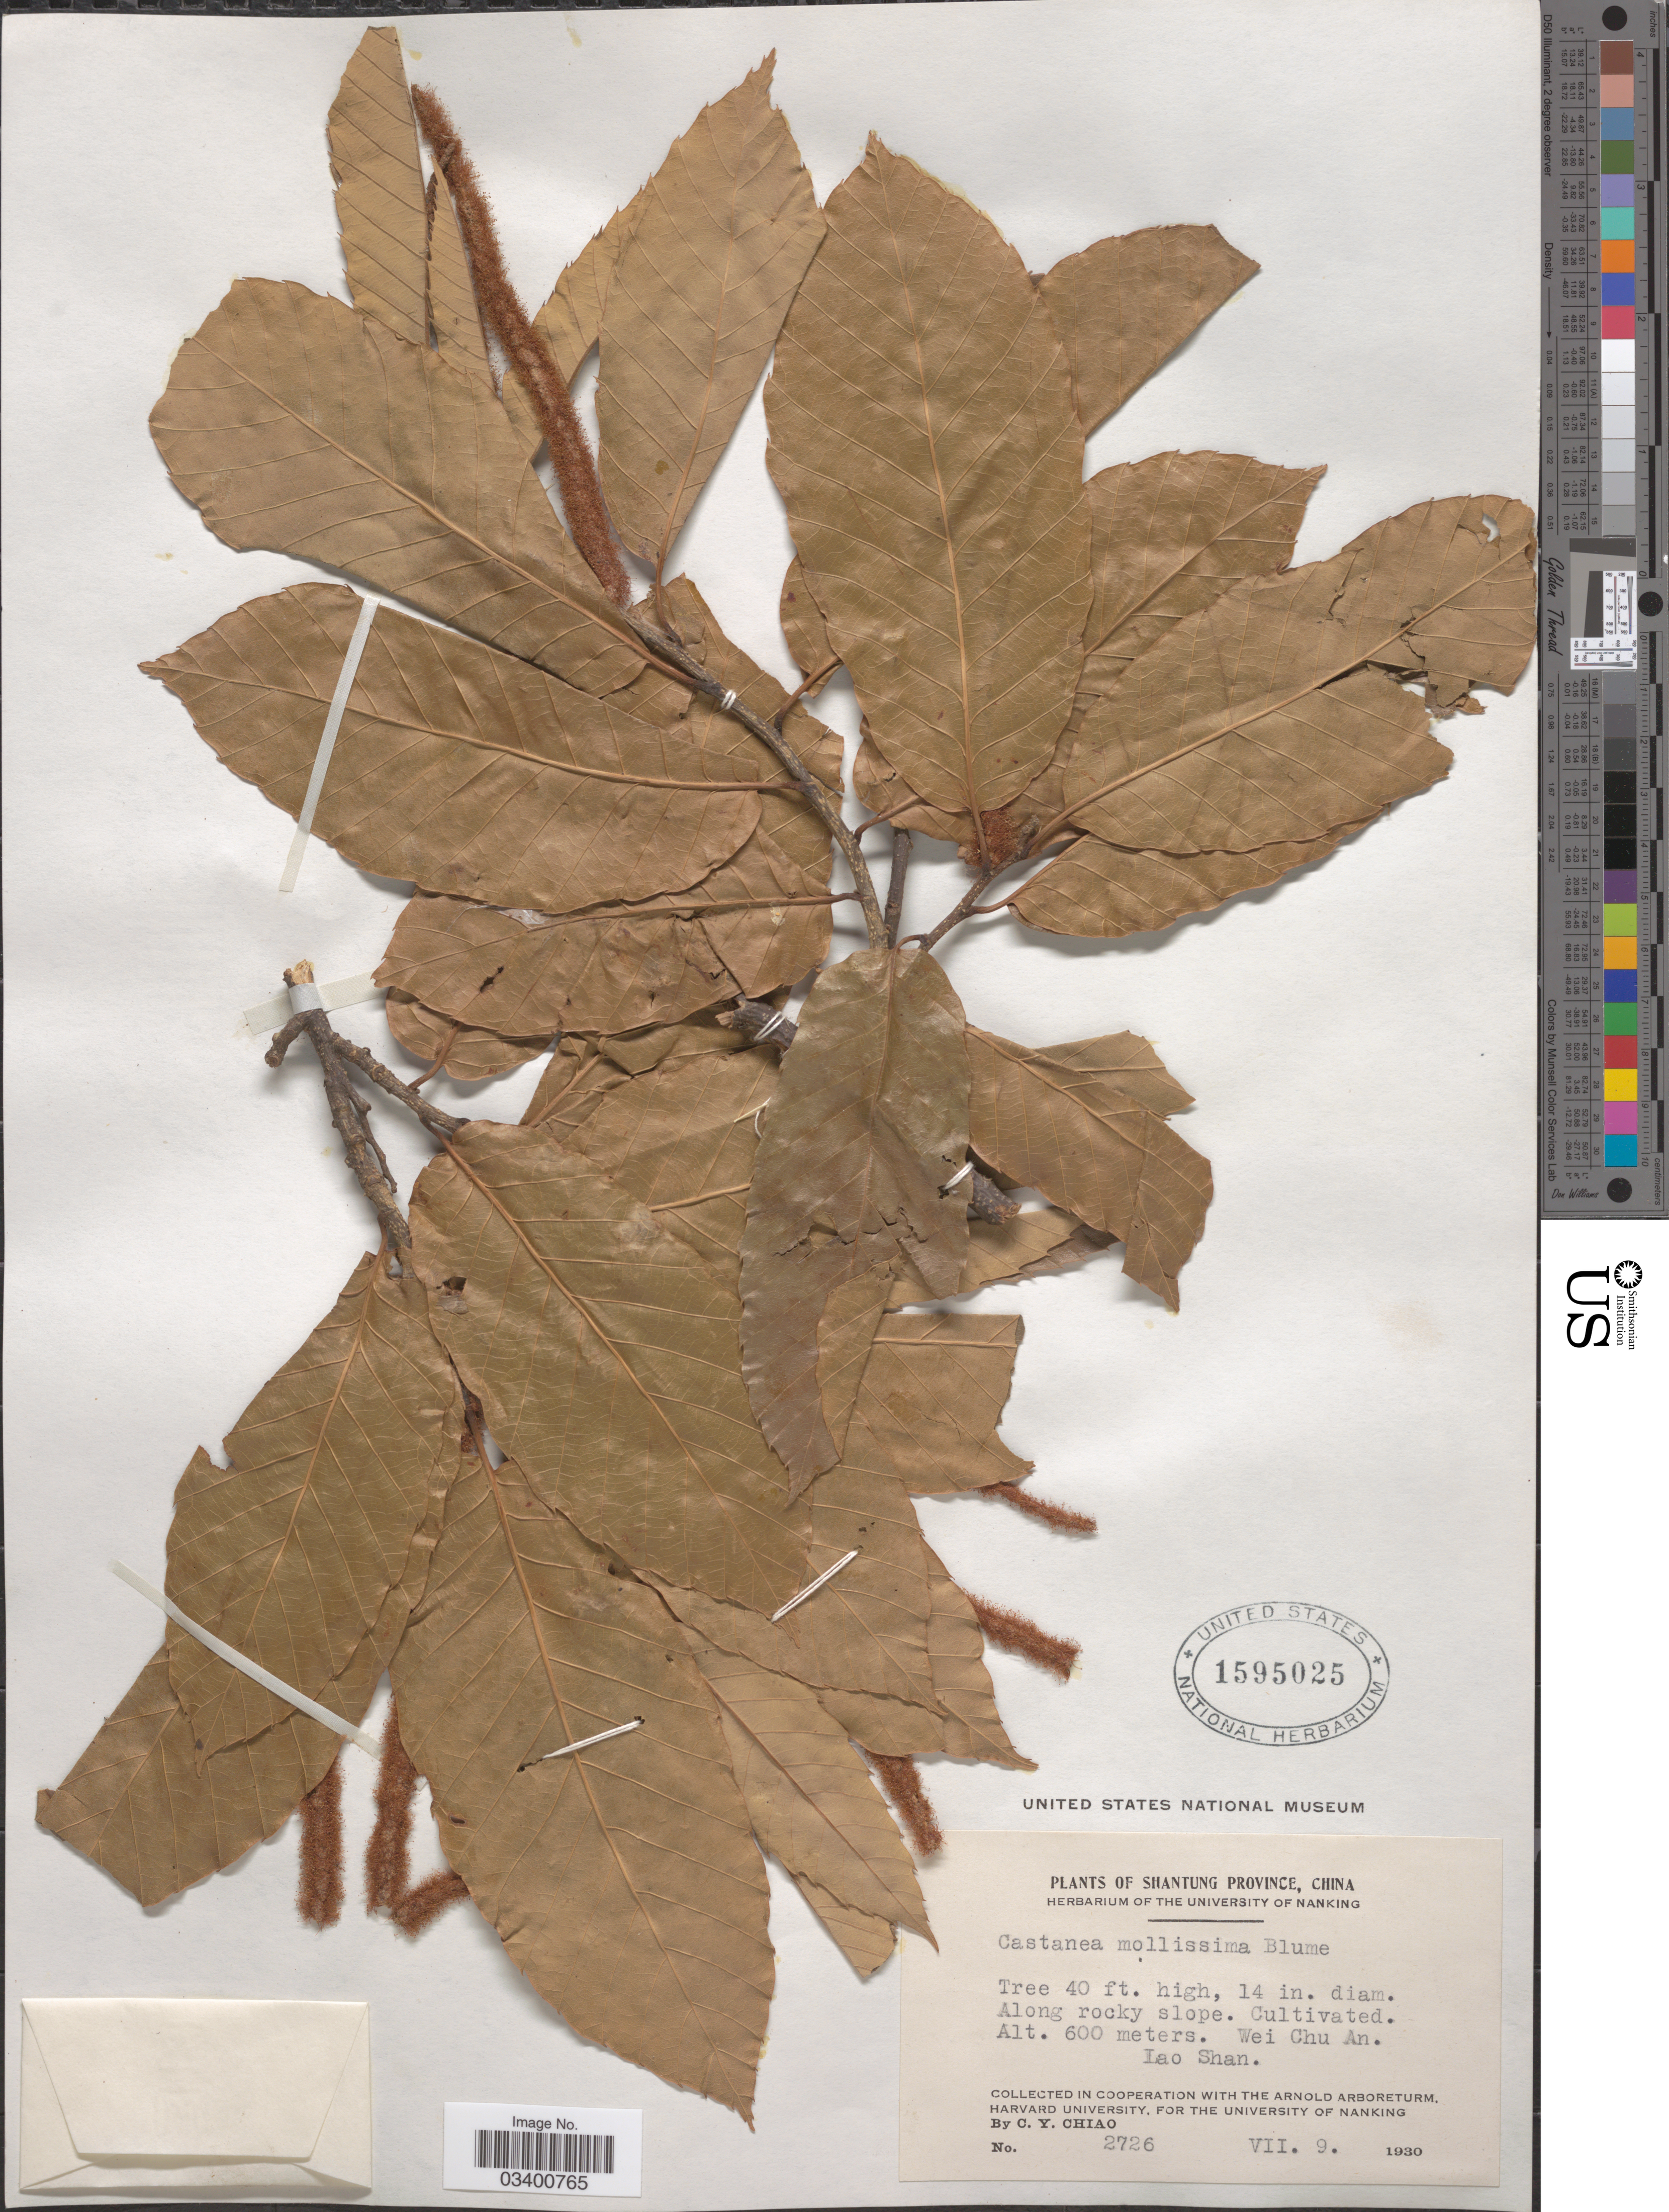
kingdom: Plantae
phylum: Tracheophyta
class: Magnoliopsida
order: Fagales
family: Fagaceae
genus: Castanea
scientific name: Castanea mollissima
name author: Blume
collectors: C. Y. Chiao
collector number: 2726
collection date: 1930-07-09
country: China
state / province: Shandong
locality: Shantung Province. Wei Chuh An. Lao Shan.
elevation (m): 600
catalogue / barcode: US 1595025